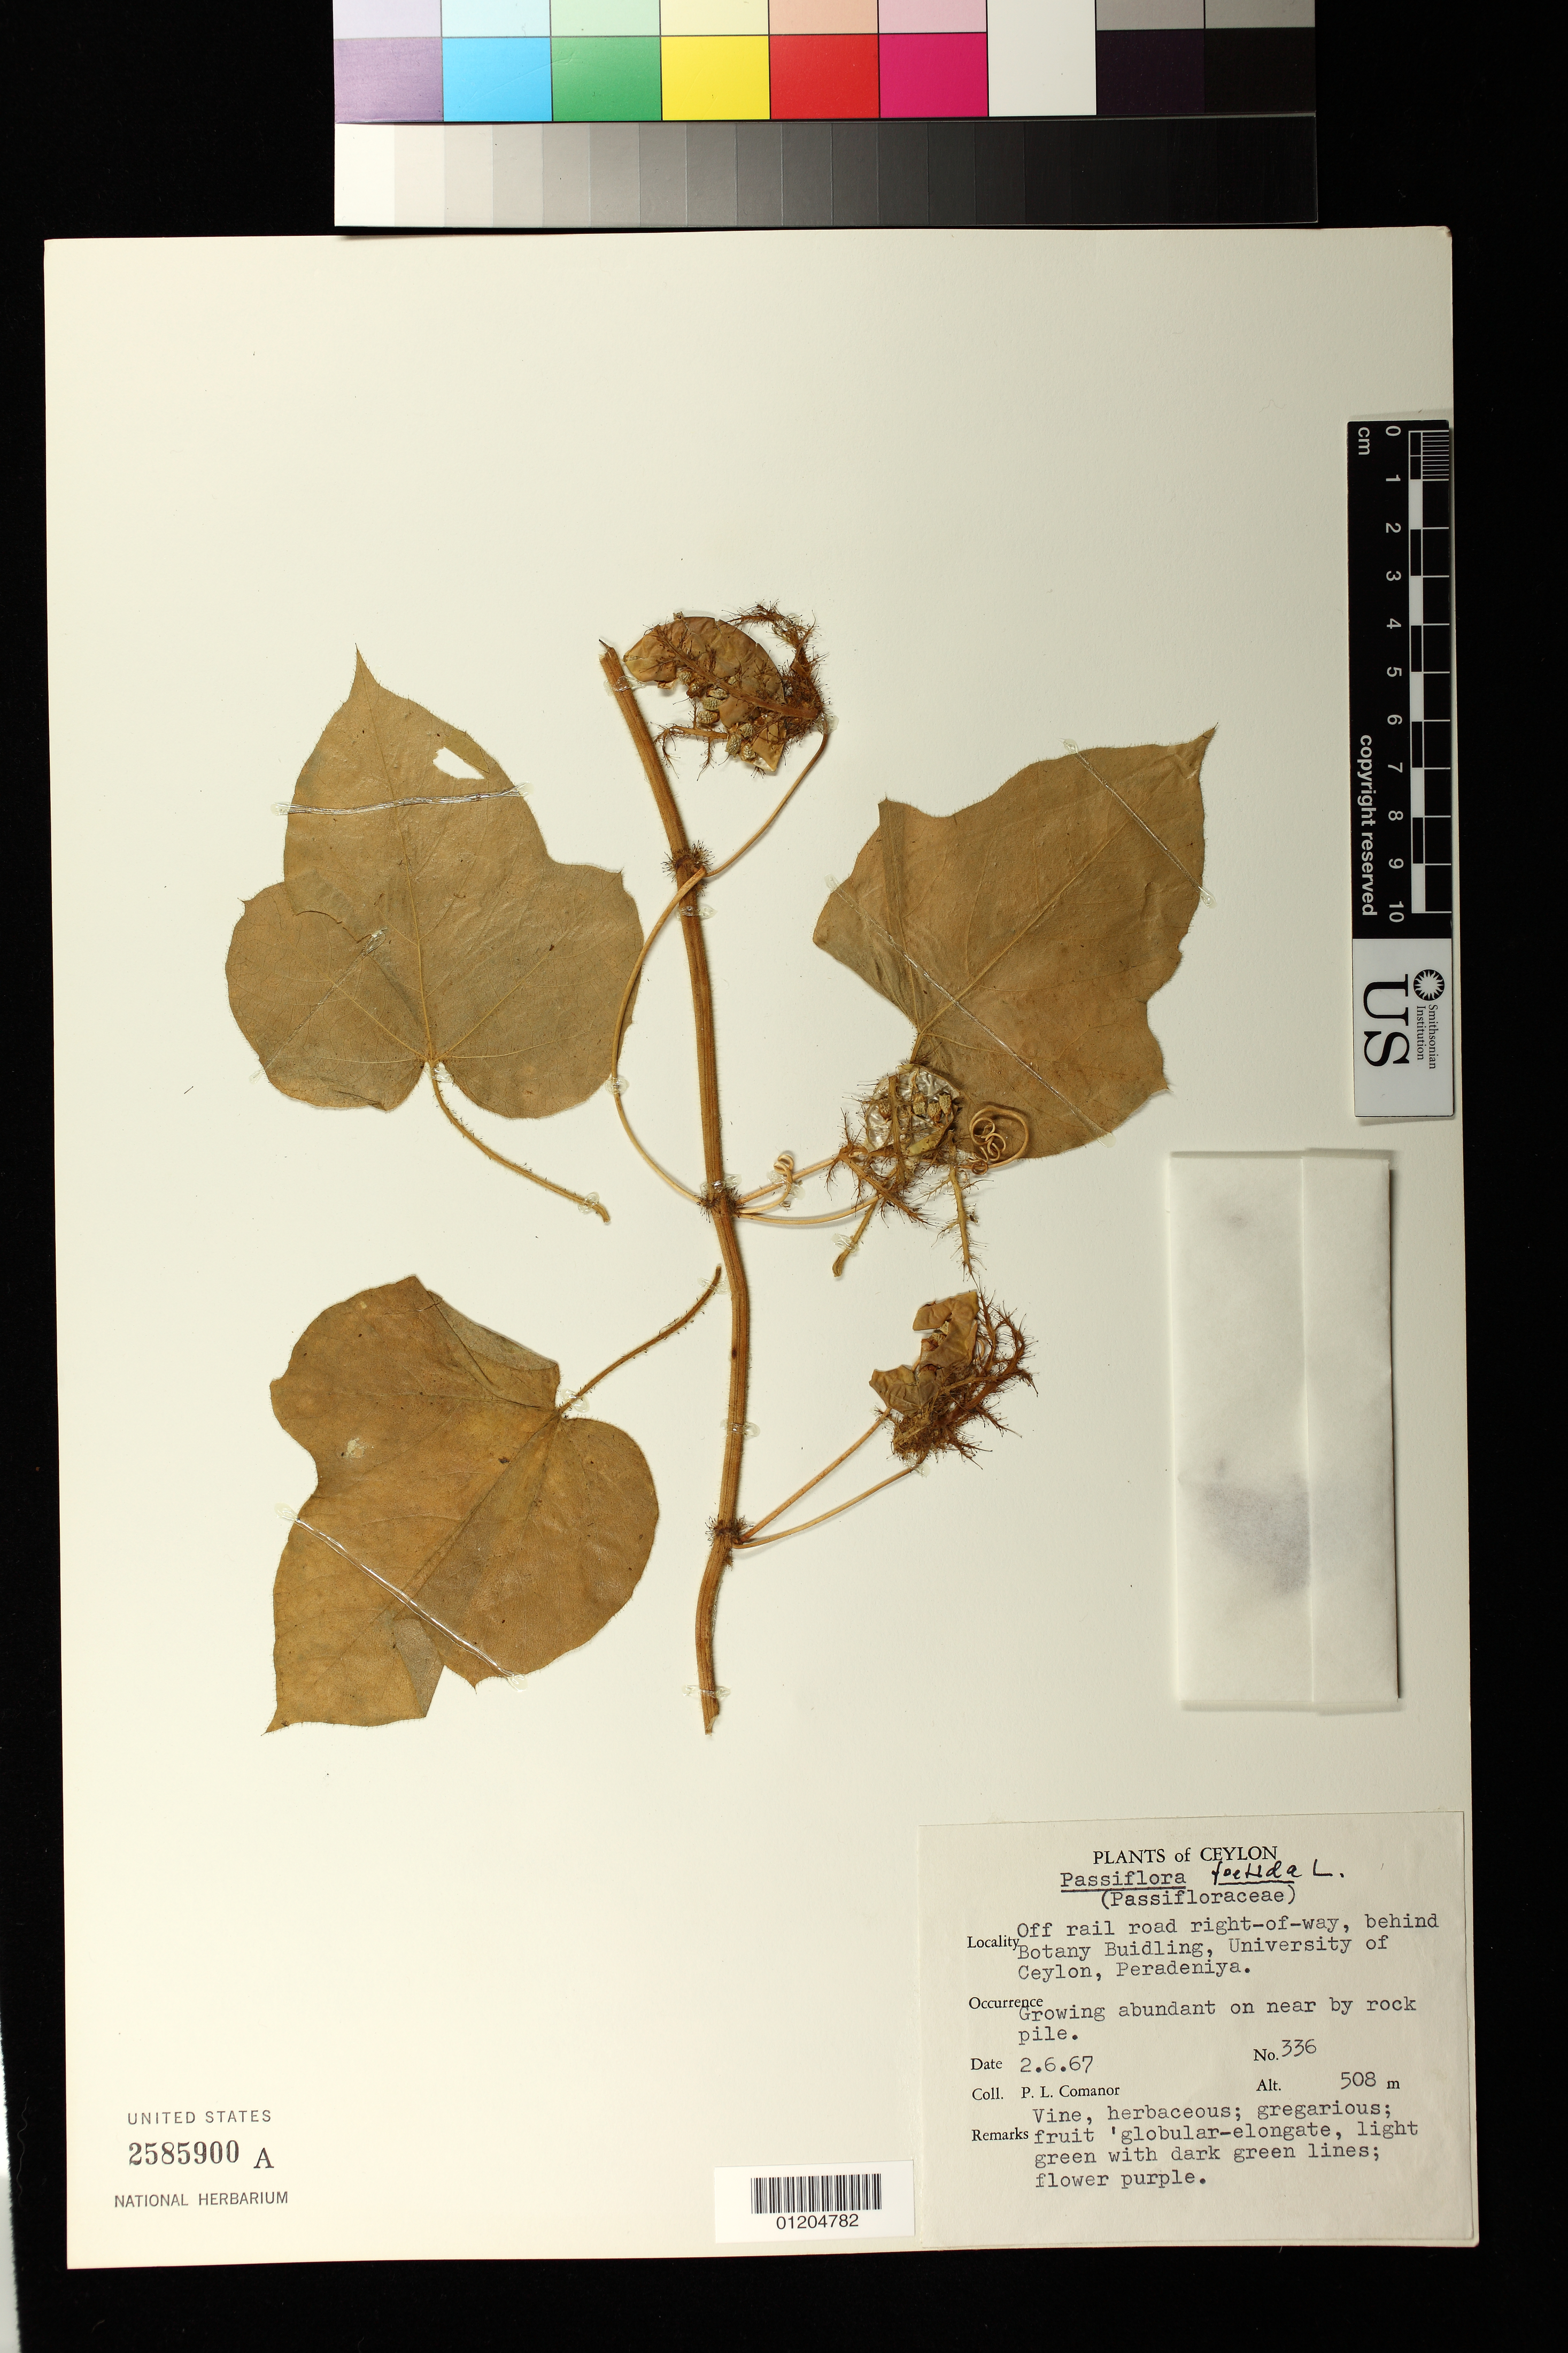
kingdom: Plantae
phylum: Tracheophyta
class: Magnoliopsida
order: Malpighiales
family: Passifloraceae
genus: Passiflora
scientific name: Passiflora foetida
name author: L.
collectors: P. Comanor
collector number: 336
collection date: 1967-06-02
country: Sri Lanka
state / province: Central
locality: Off rail road right-of-way, behind Botany Building, University of Sri Lanka (Ceylon), Peradeniya.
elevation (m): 508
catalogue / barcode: US 2585900A